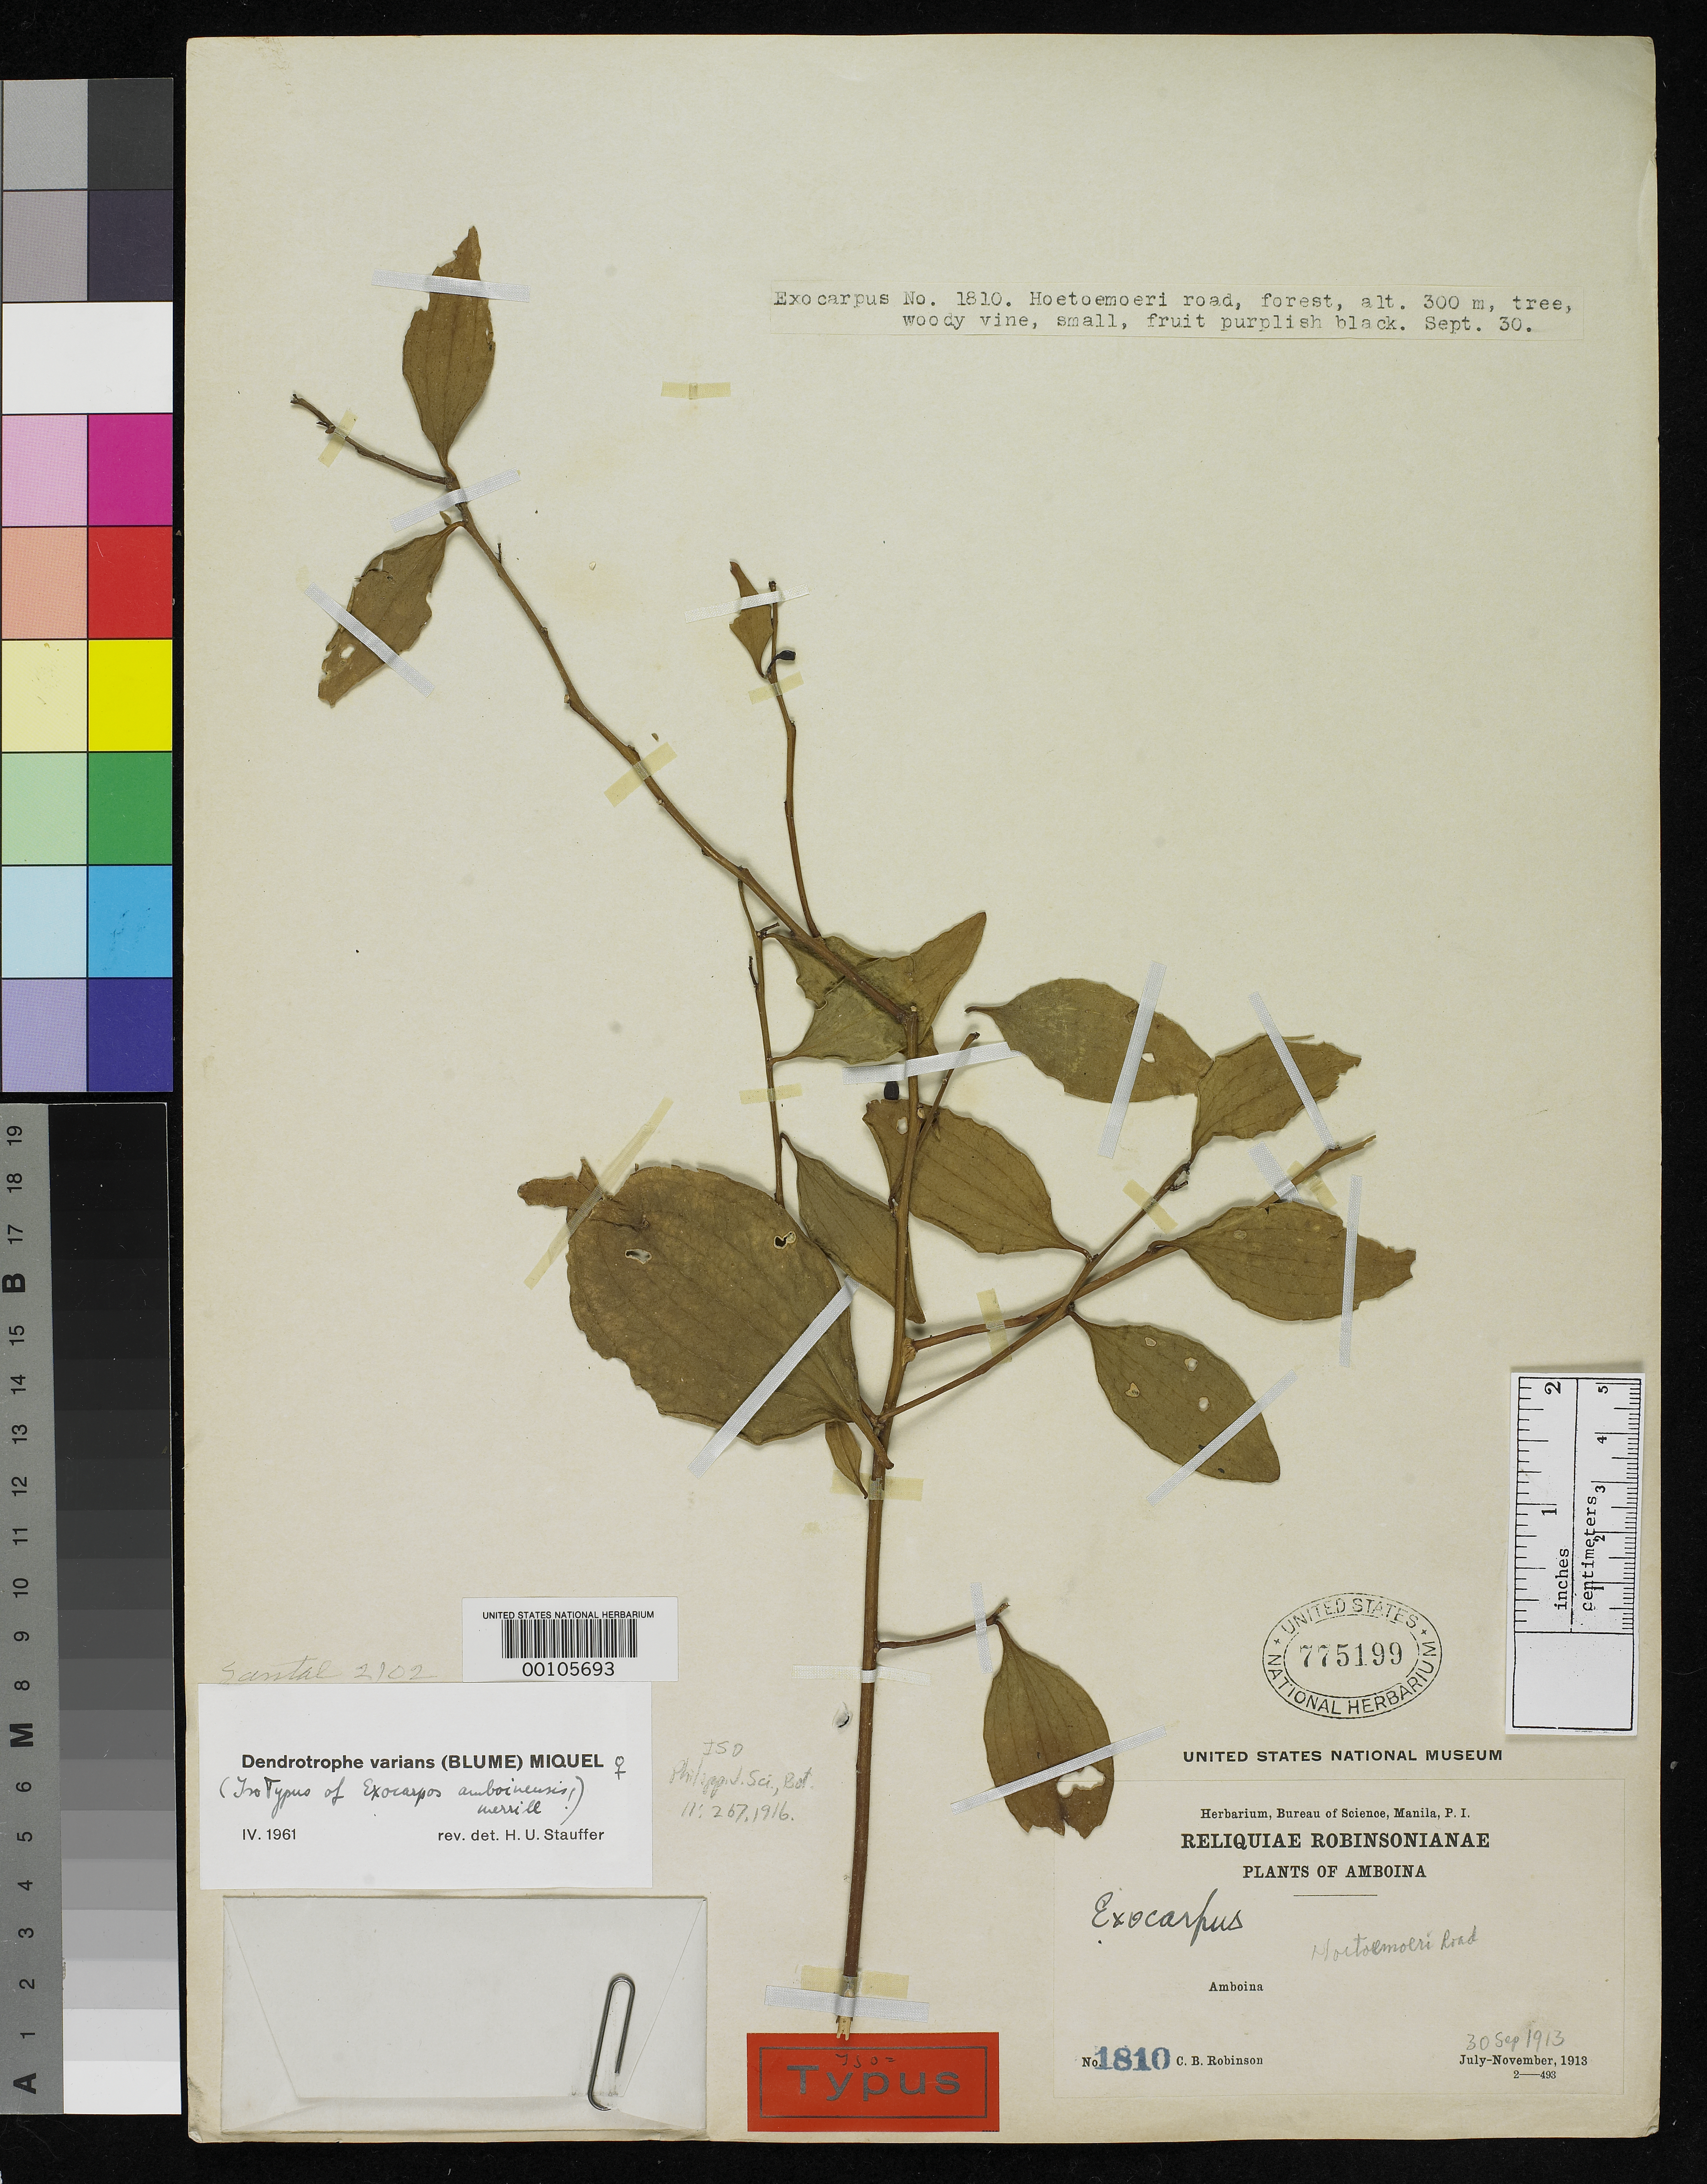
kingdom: Plantae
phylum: Tracheophyta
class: Magnoliopsida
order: Santalales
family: Santalaceae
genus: Exocarpos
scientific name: Exocarpos amboinensis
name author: Merr.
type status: Isotype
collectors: C. Robinson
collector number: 1810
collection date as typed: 30 Sep 1913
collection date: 1913-09-30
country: Indonesia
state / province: Maluku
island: Amboina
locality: Hoetoemoeri Road. [ ]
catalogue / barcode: US 775199